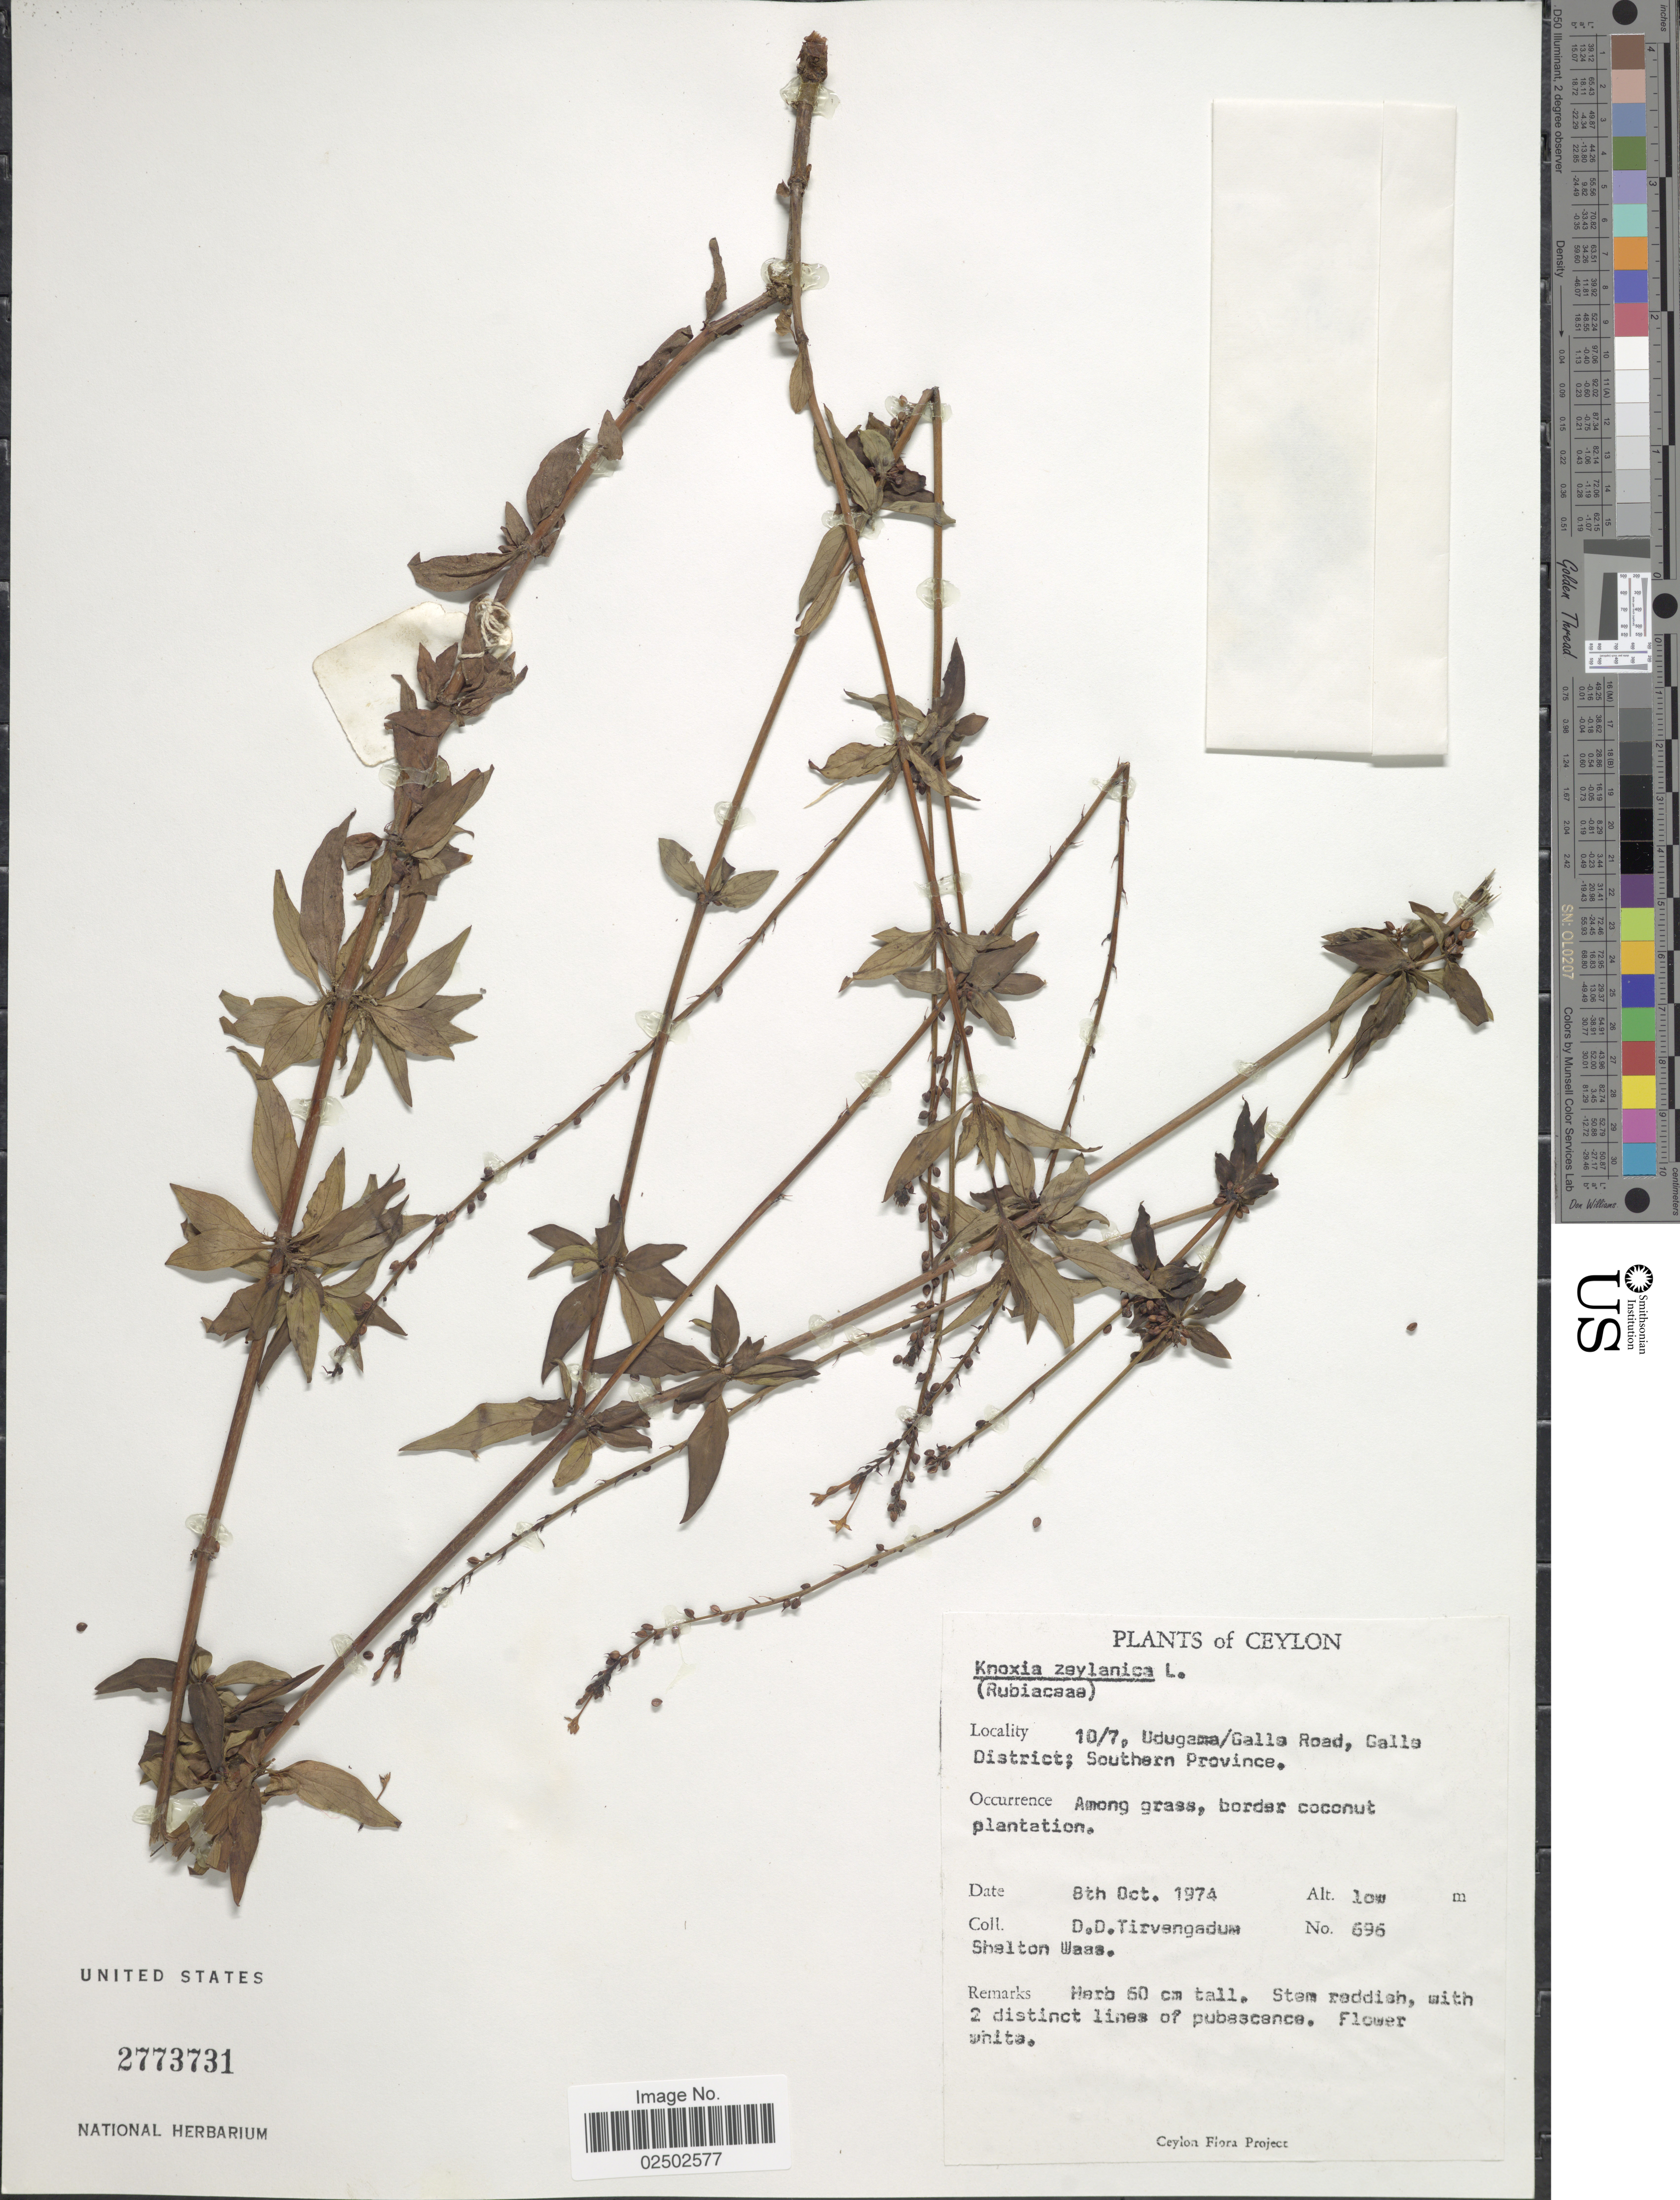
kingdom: Plantae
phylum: Tracheophyta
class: Magnoliopsida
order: Gentianales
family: Rubiaceae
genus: Knoxia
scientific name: Knoxia zeylanica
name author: L.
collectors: D. Tirvengadum & S. Waas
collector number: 696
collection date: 1974-10-08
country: Sri Lanka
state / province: Southern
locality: Ceylon. 10/7, Udugama/Galle Road, Galle District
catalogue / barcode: US 2773731